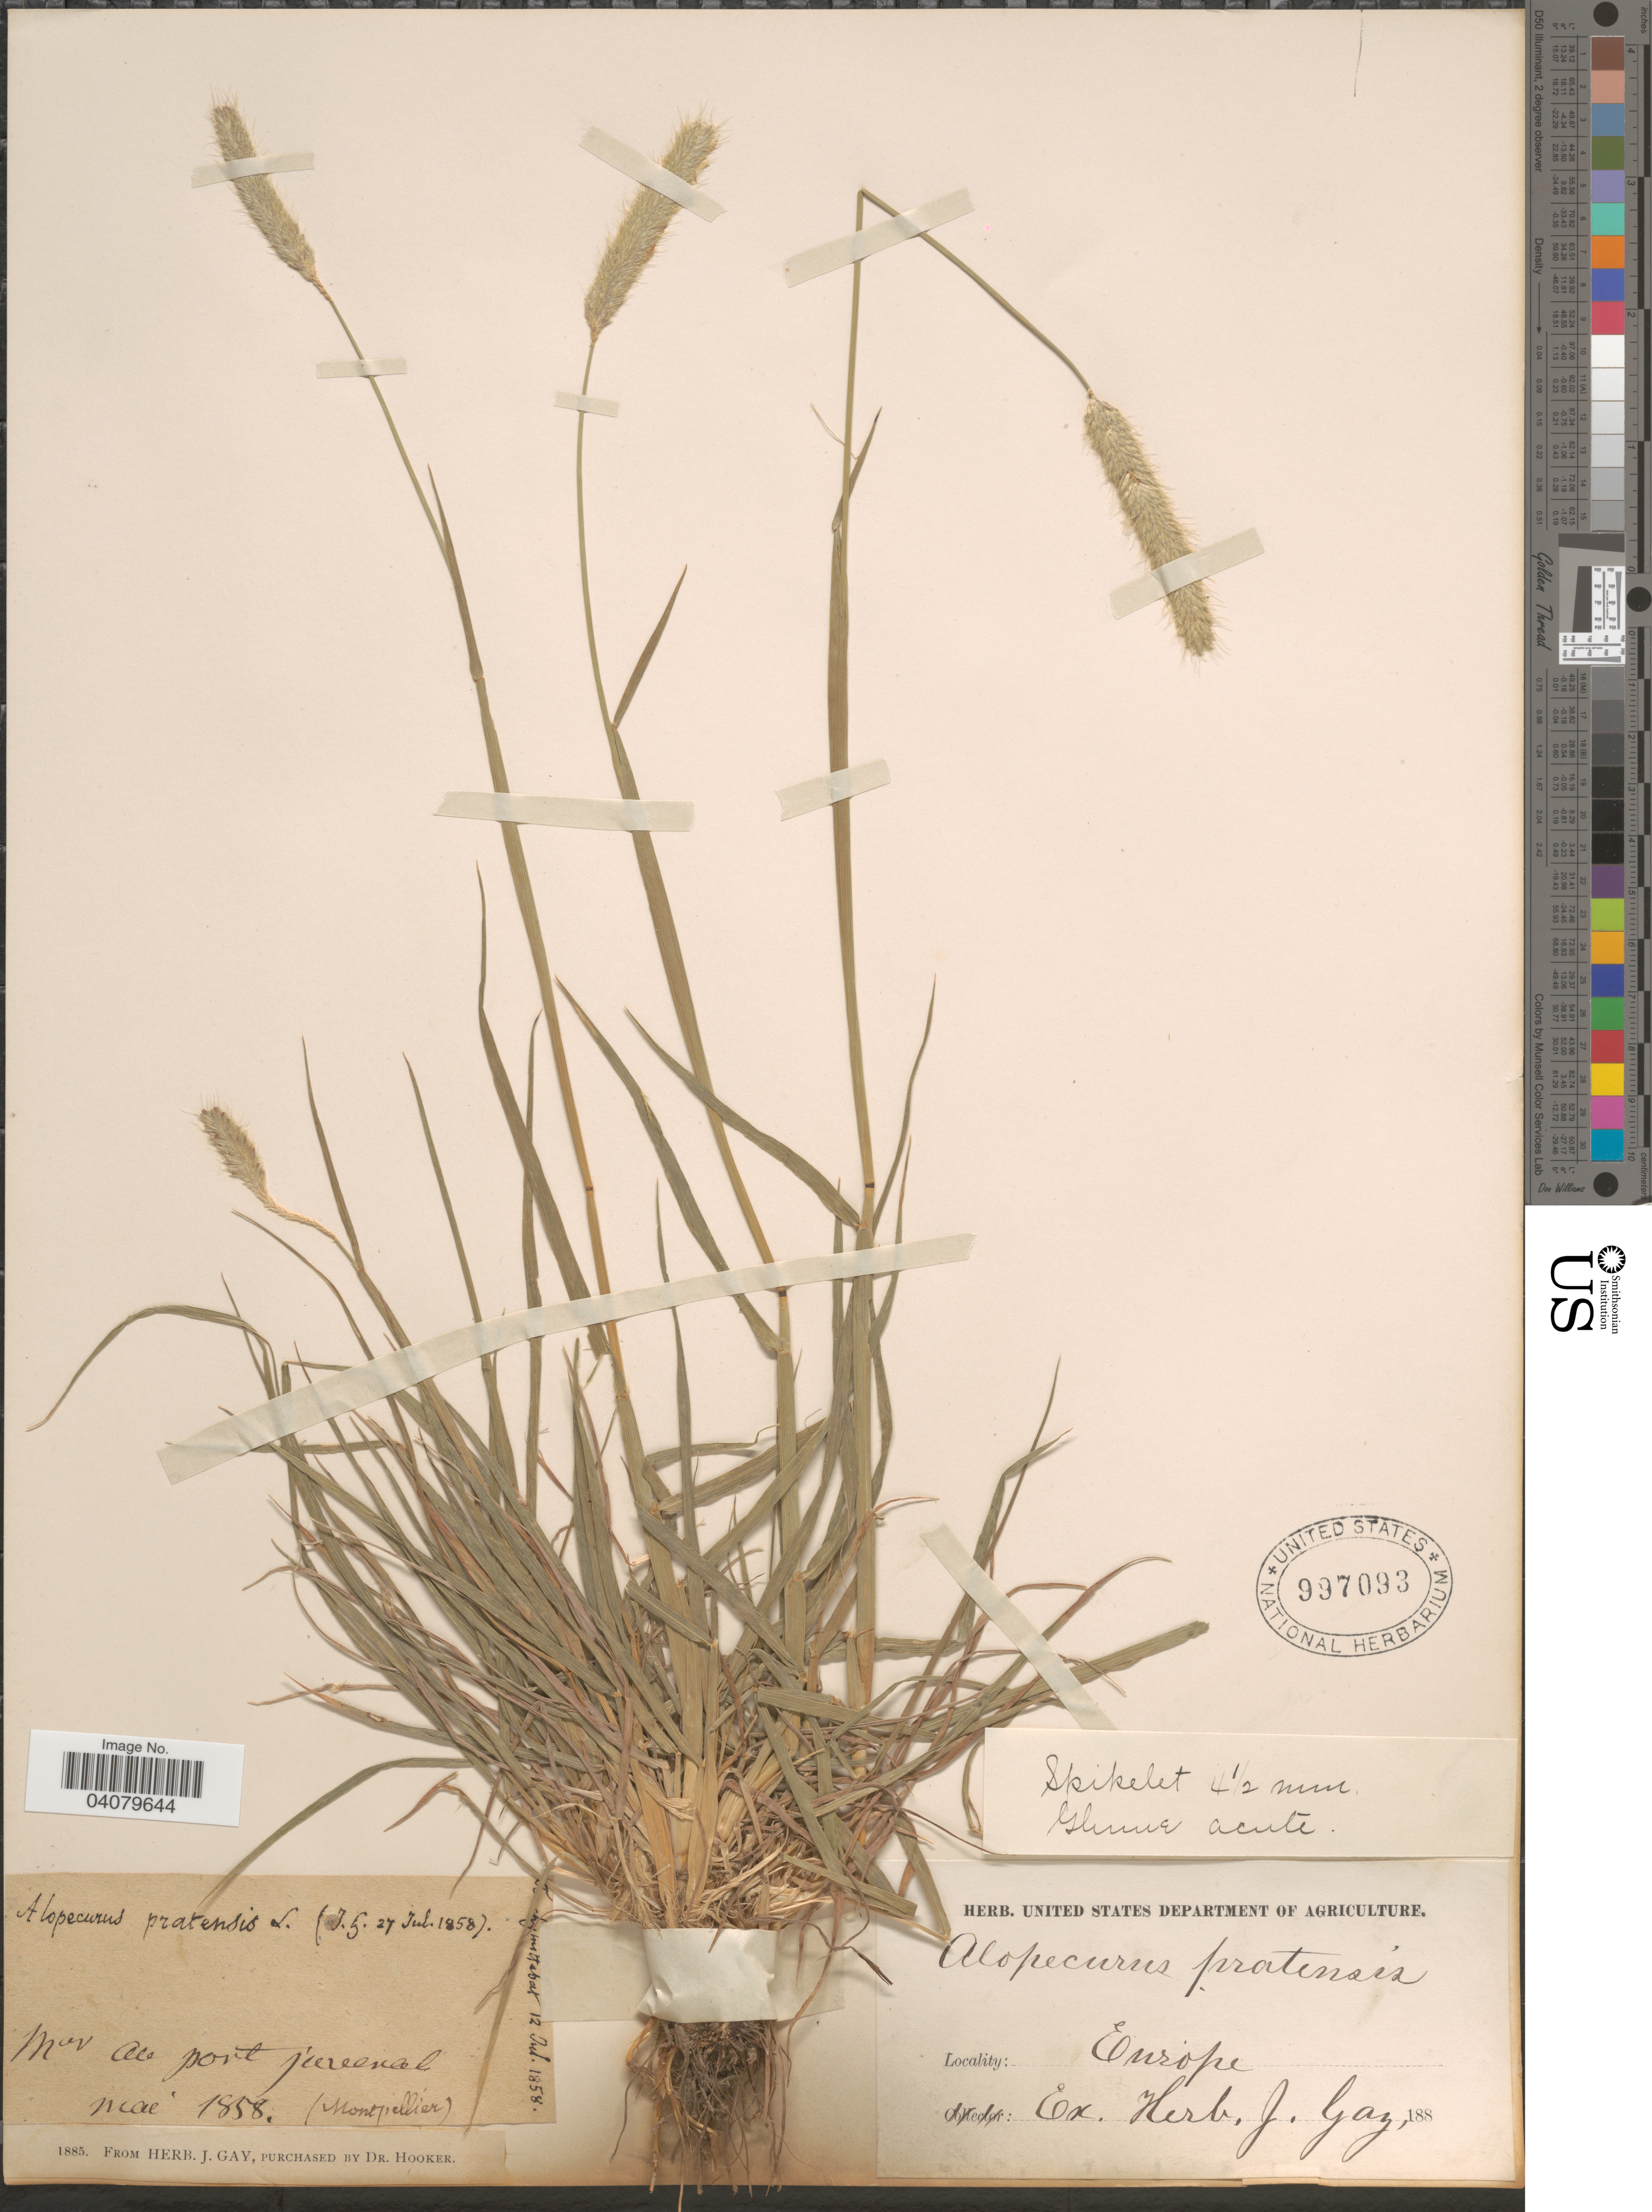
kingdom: Plantae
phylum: Tracheophyta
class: Liliopsida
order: Poales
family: Poaceae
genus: Alopecurus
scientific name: Alopecurus pratensis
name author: L.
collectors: ex herb. J. Gay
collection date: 1858-05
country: France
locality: Nov Ale port javeniel (Montpellier). Europe.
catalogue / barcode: US 997093